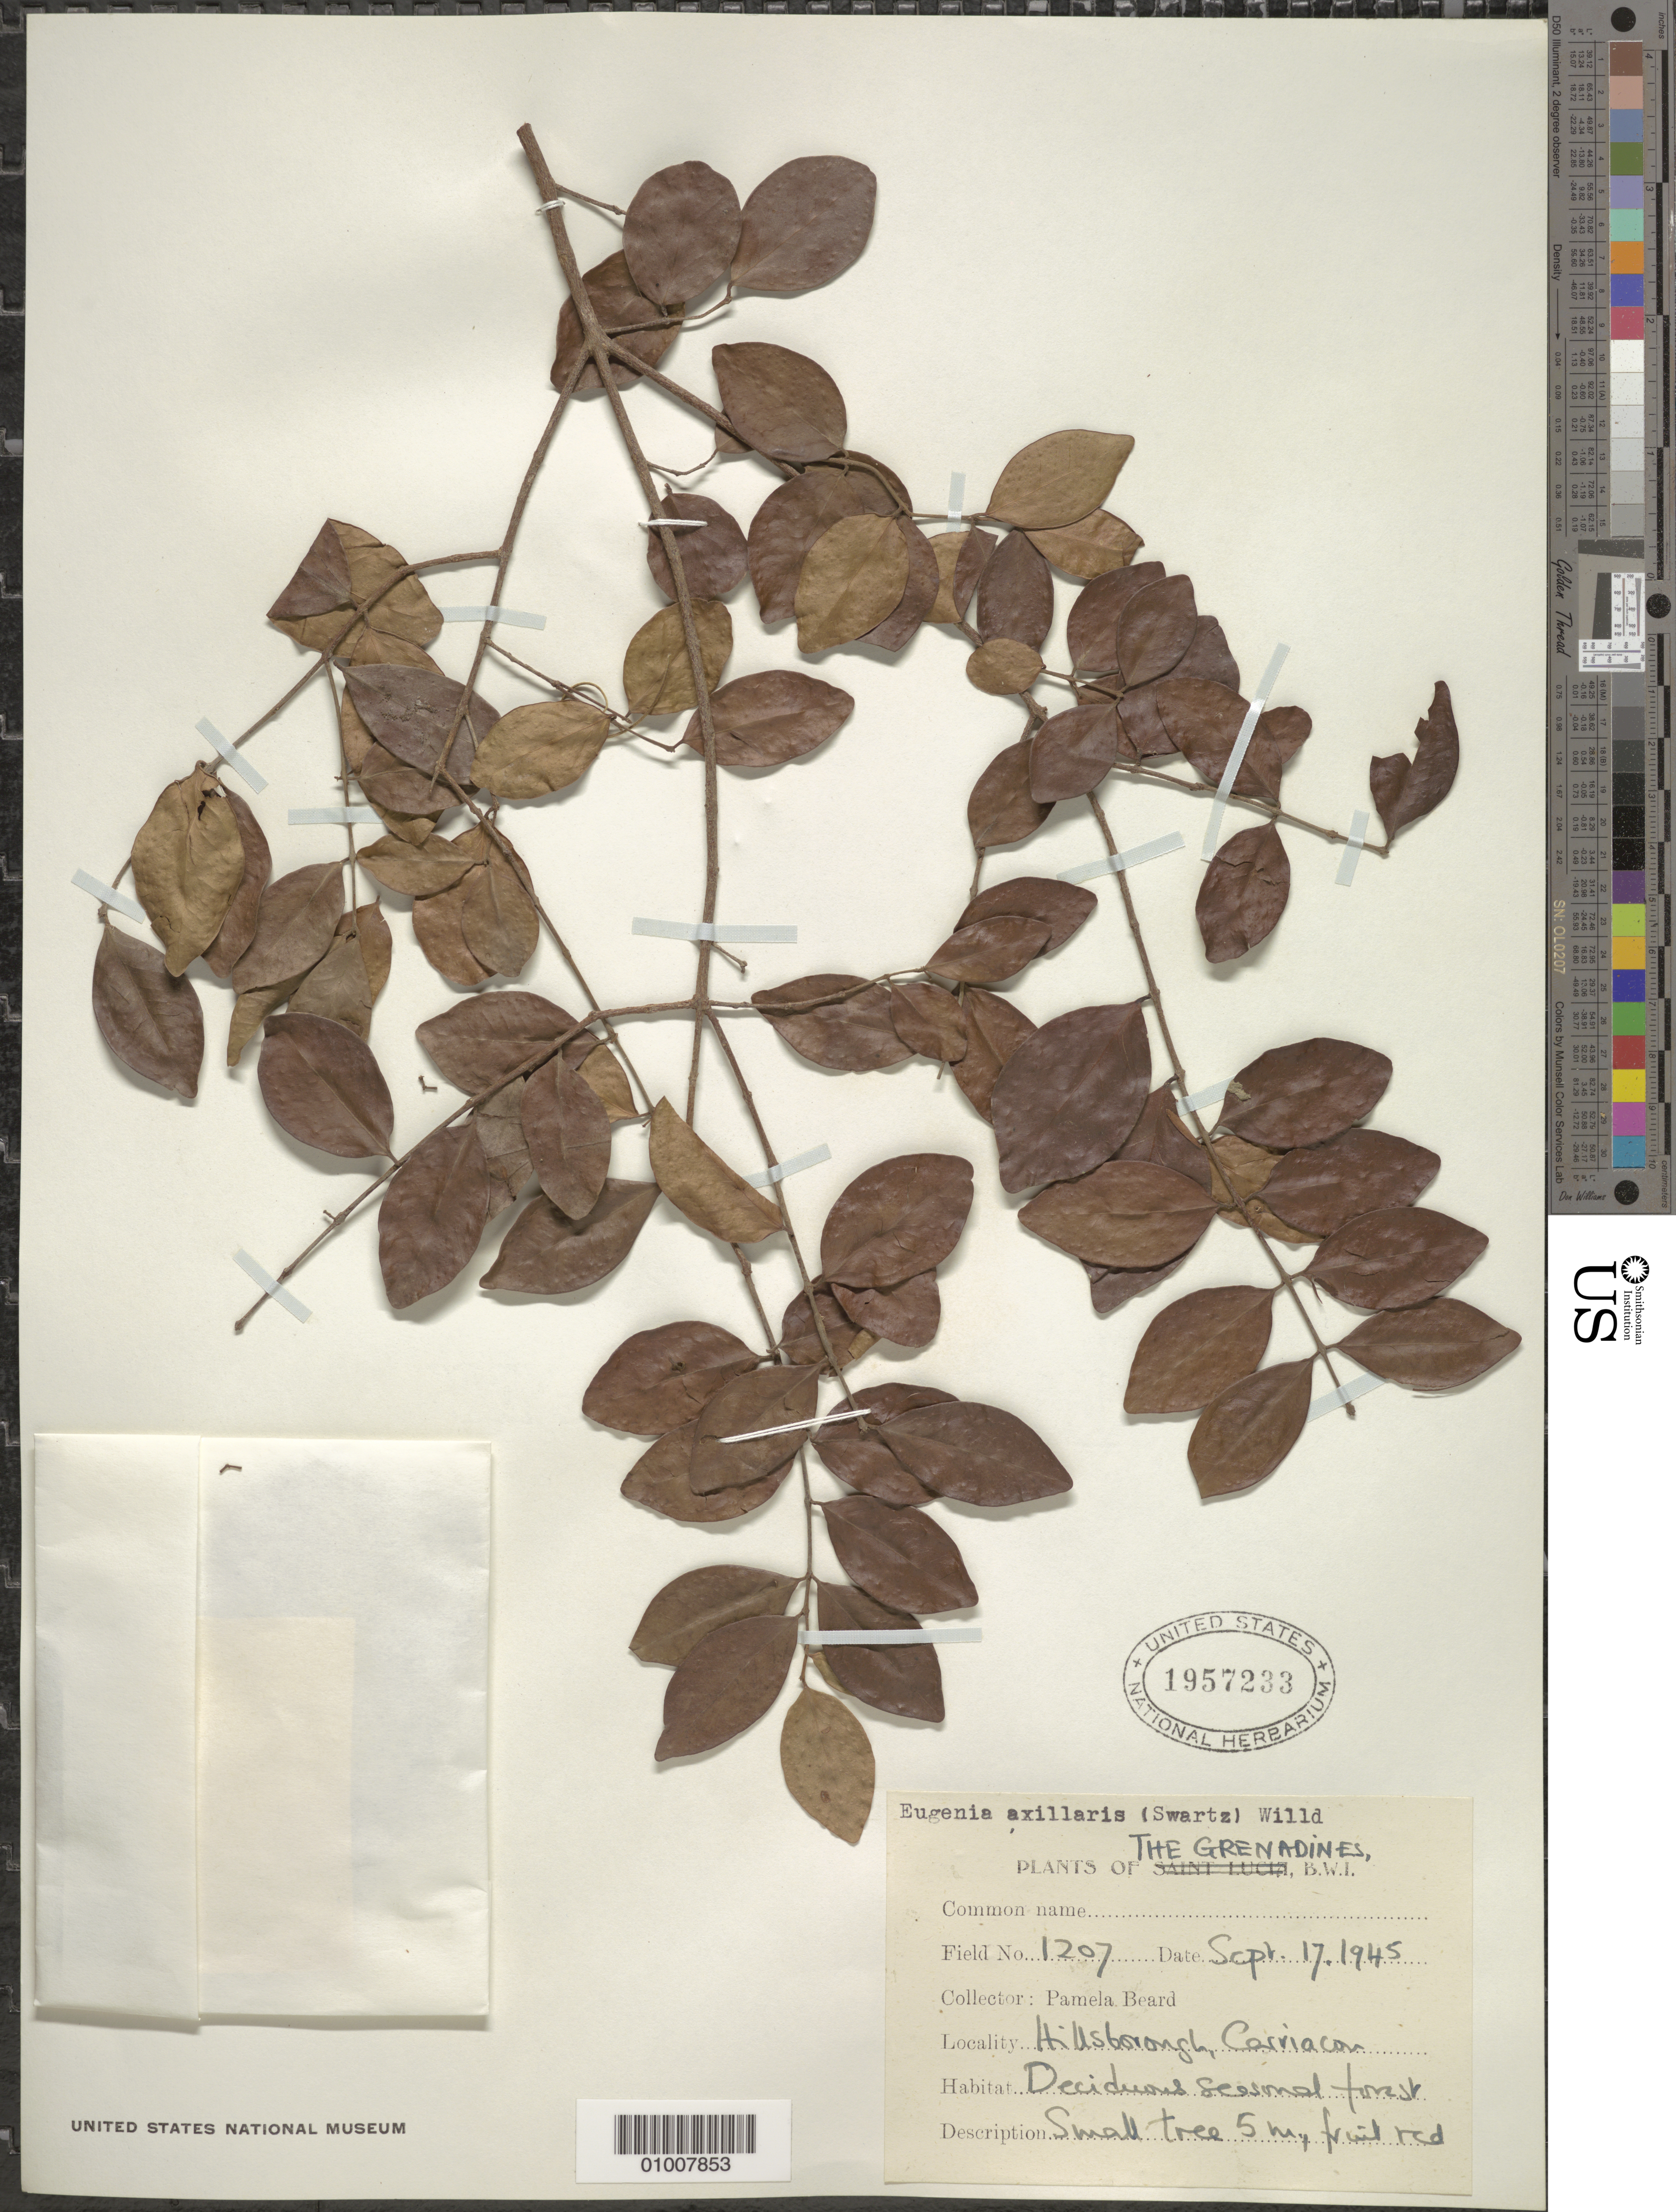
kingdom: Plantae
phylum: Tracheophyta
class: Magnoliopsida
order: Myrtales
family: Myrtaceae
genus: Eugenia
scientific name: Eugenia axillaris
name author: (Sw.) Willd.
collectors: P. Beard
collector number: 1207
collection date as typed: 17 Sep 1945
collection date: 1945-09-17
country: St. Vincent - Grenadines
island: St. Vincent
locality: Hillsborough, Carriacou Island, The Grenadines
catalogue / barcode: US 1957233